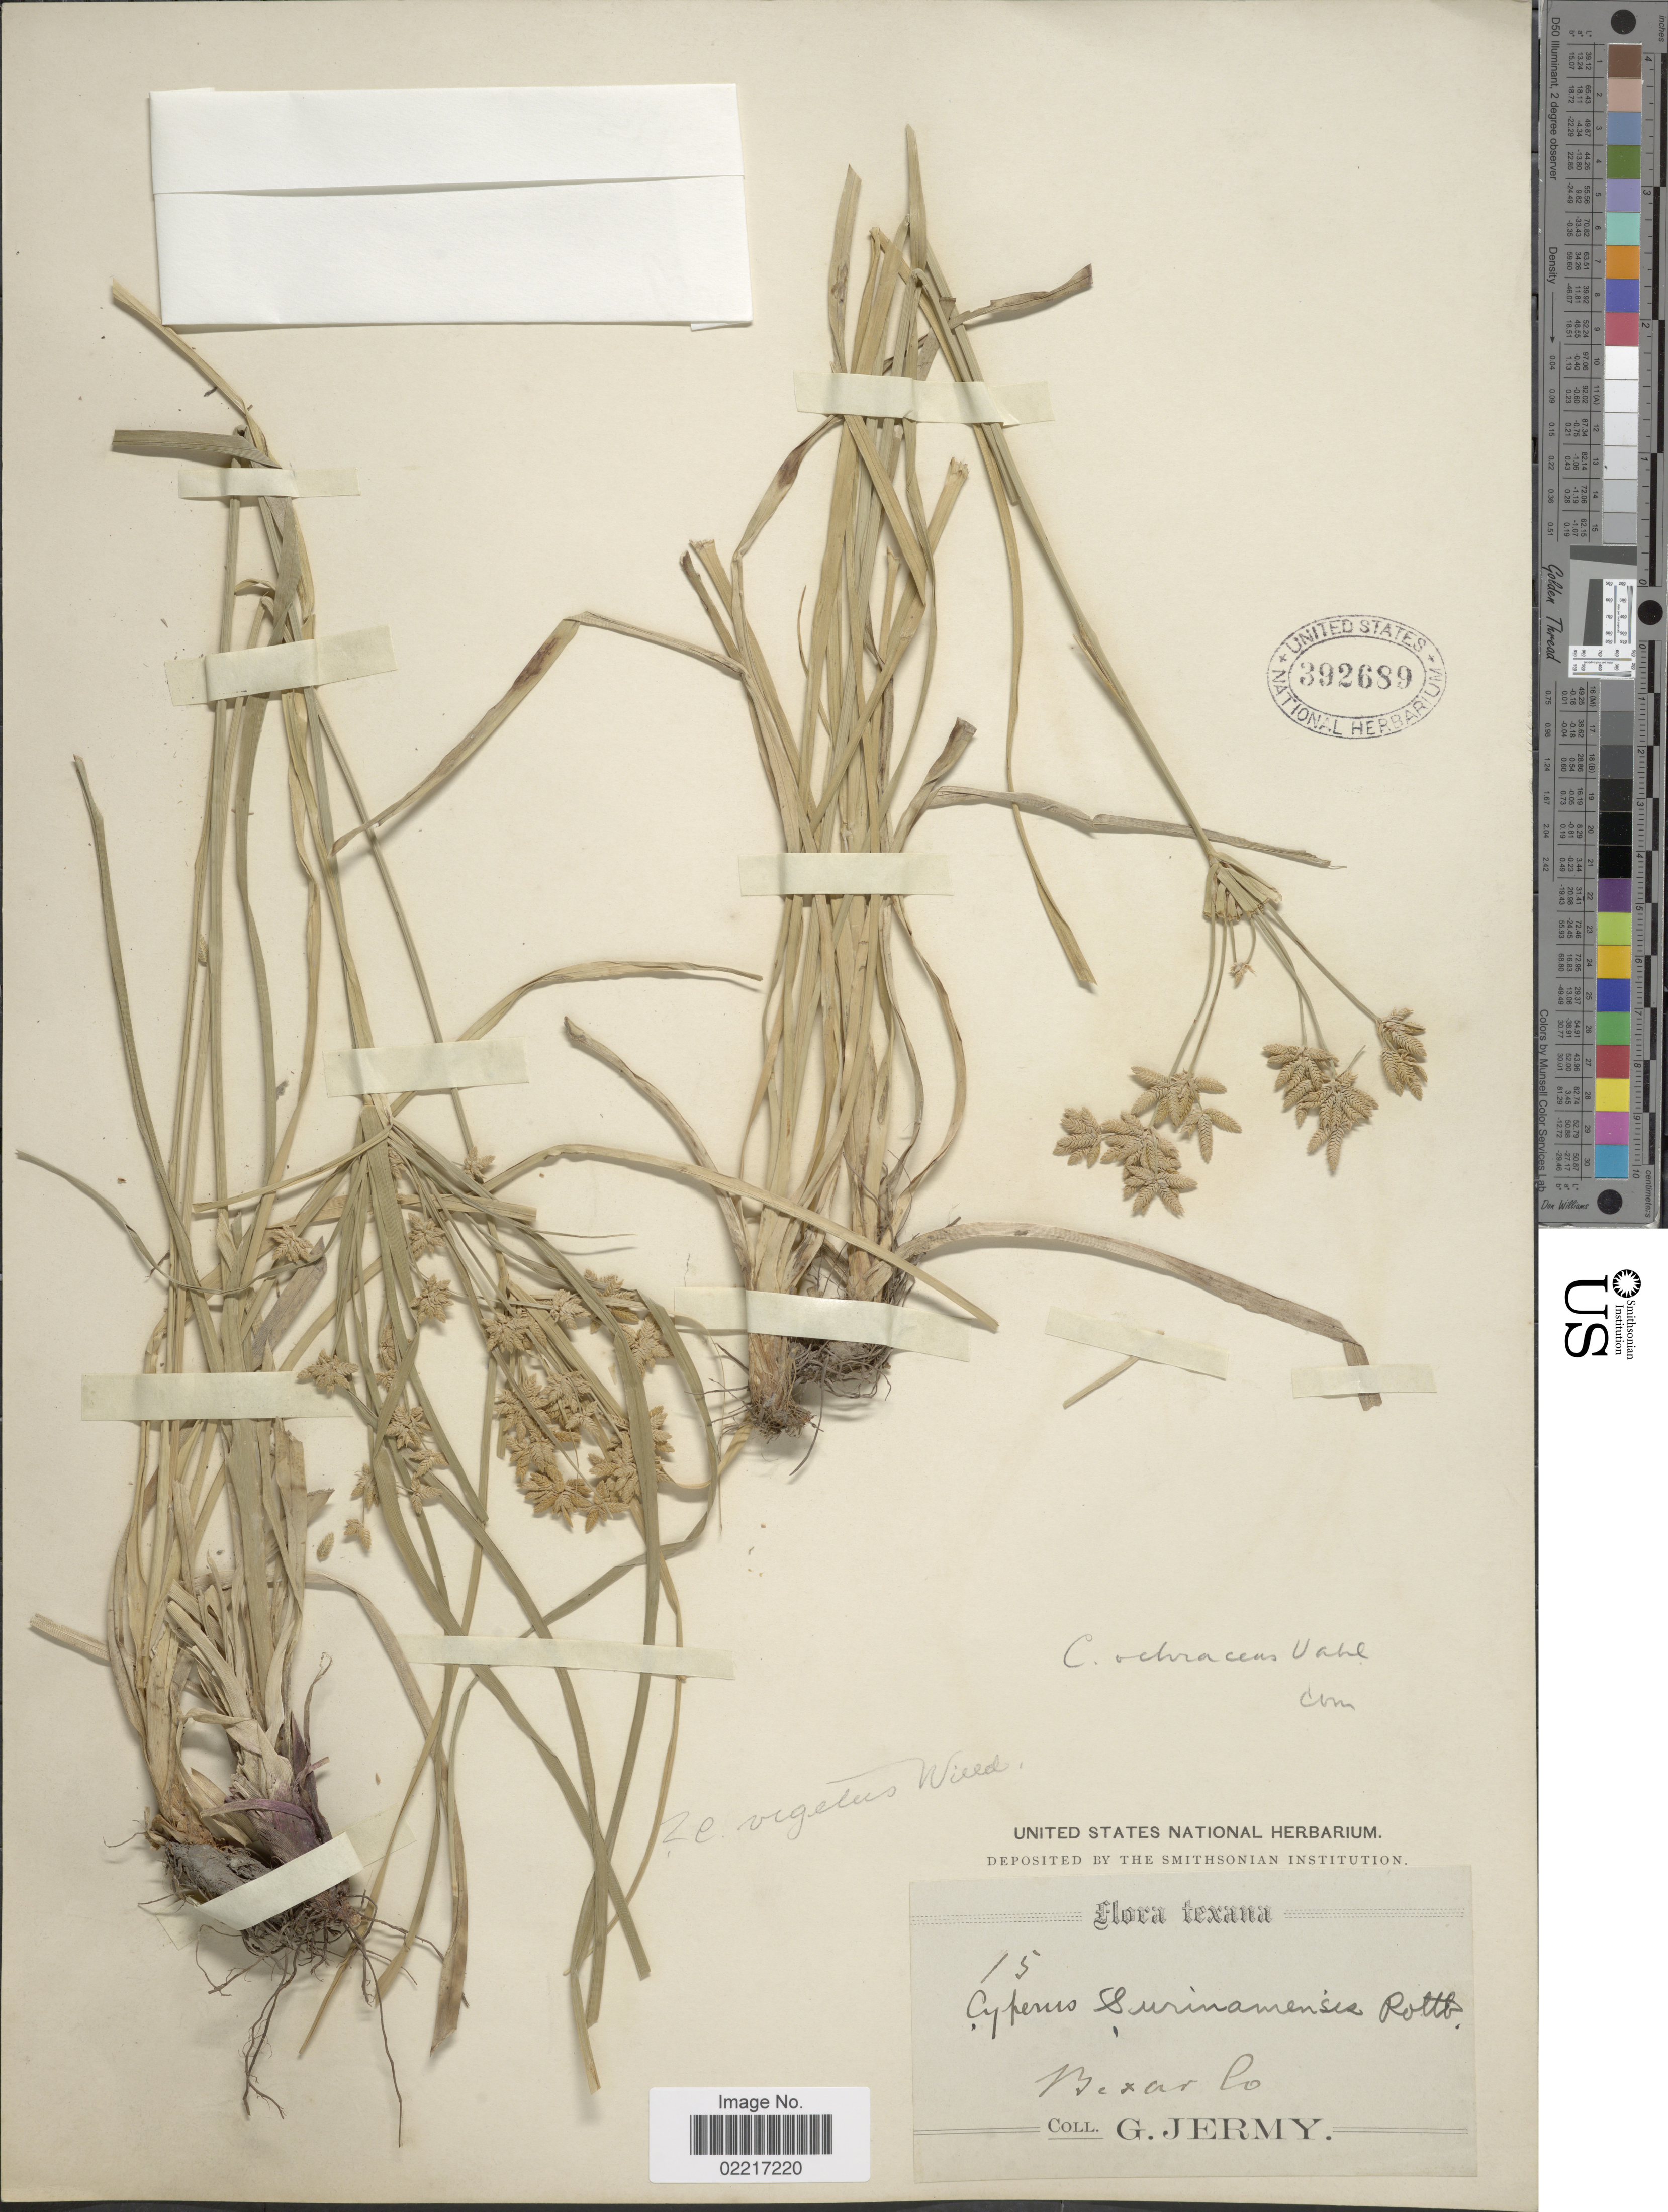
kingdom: Plantae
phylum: Tracheophyta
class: Liliopsida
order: Poales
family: Cyperaceae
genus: Cyperus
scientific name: Cyperus ochraceus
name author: Vahl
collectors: G. Jermy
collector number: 15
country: United States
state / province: Texas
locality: Bexar Co.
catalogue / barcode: US 392689